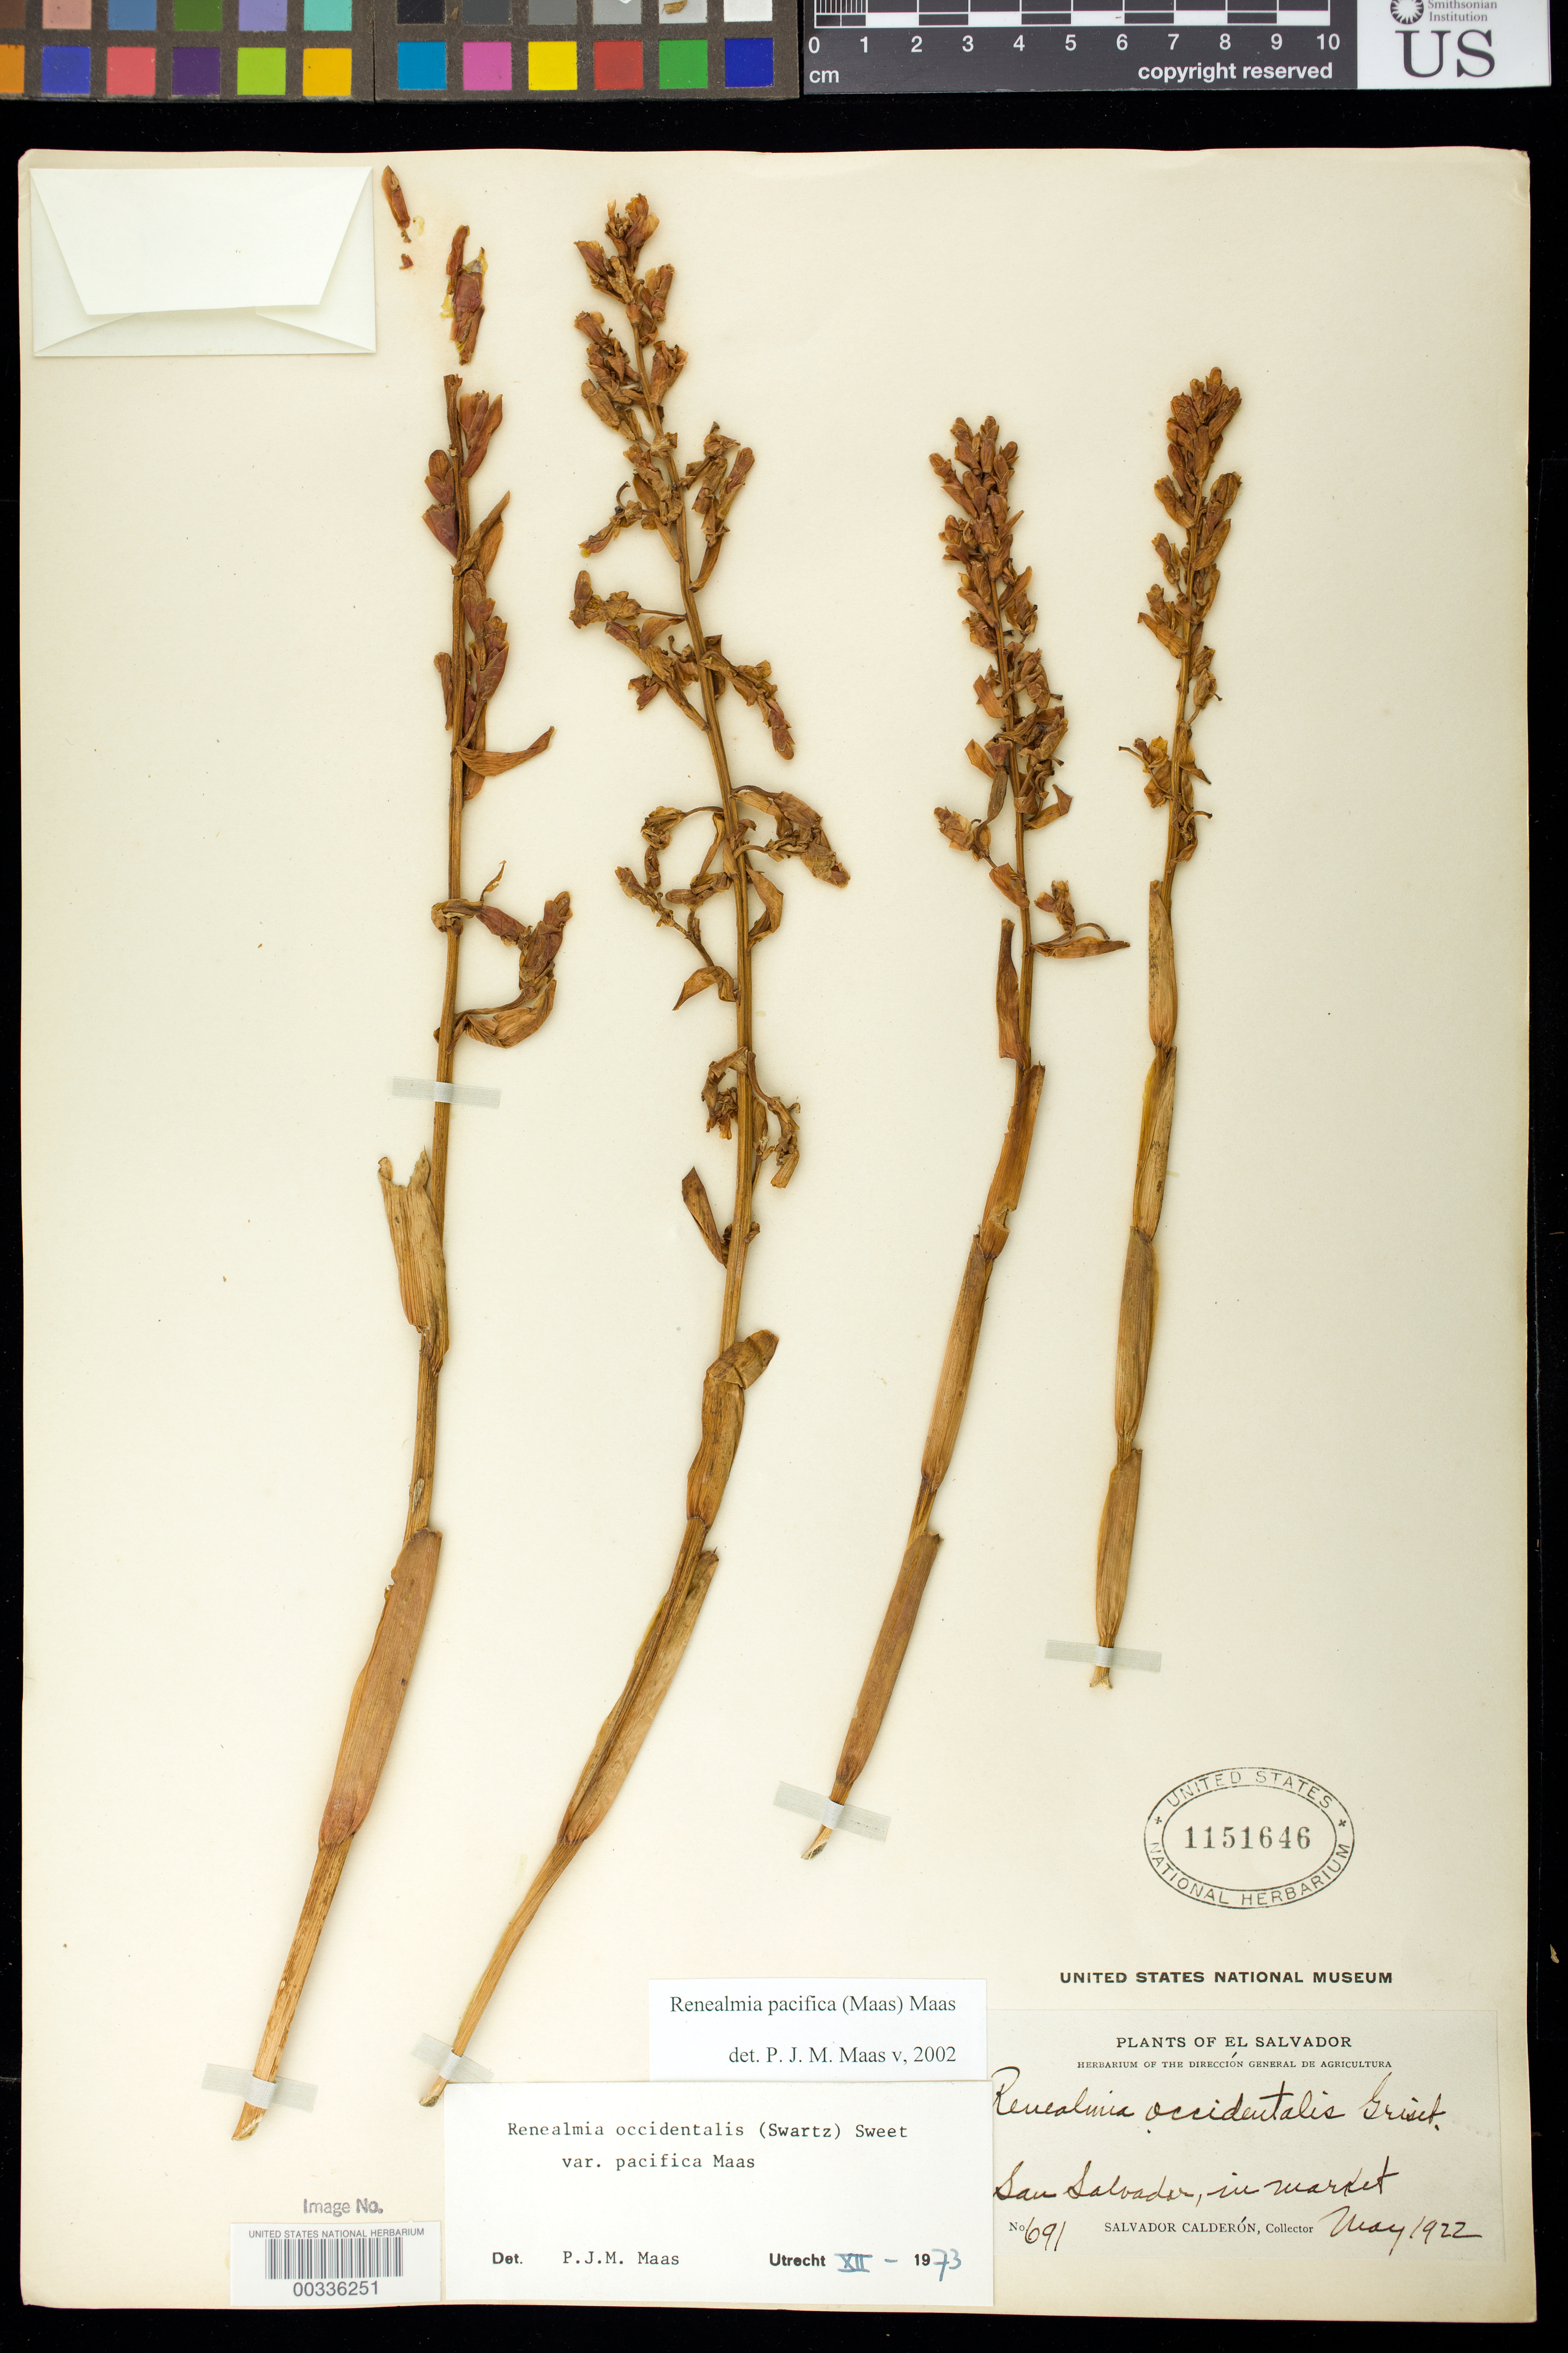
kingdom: Plantae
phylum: Tracheophyta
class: Liliopsida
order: Zingiberales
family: Zingiberaceae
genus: Renealmia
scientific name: Renealmia pacifica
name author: (Maas) Maas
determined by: Maas, Paul J. M.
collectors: S. Calderón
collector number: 691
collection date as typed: May 1922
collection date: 1922-05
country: El Salvador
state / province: San Salvador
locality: San salvador, in market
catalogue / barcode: US 1151646